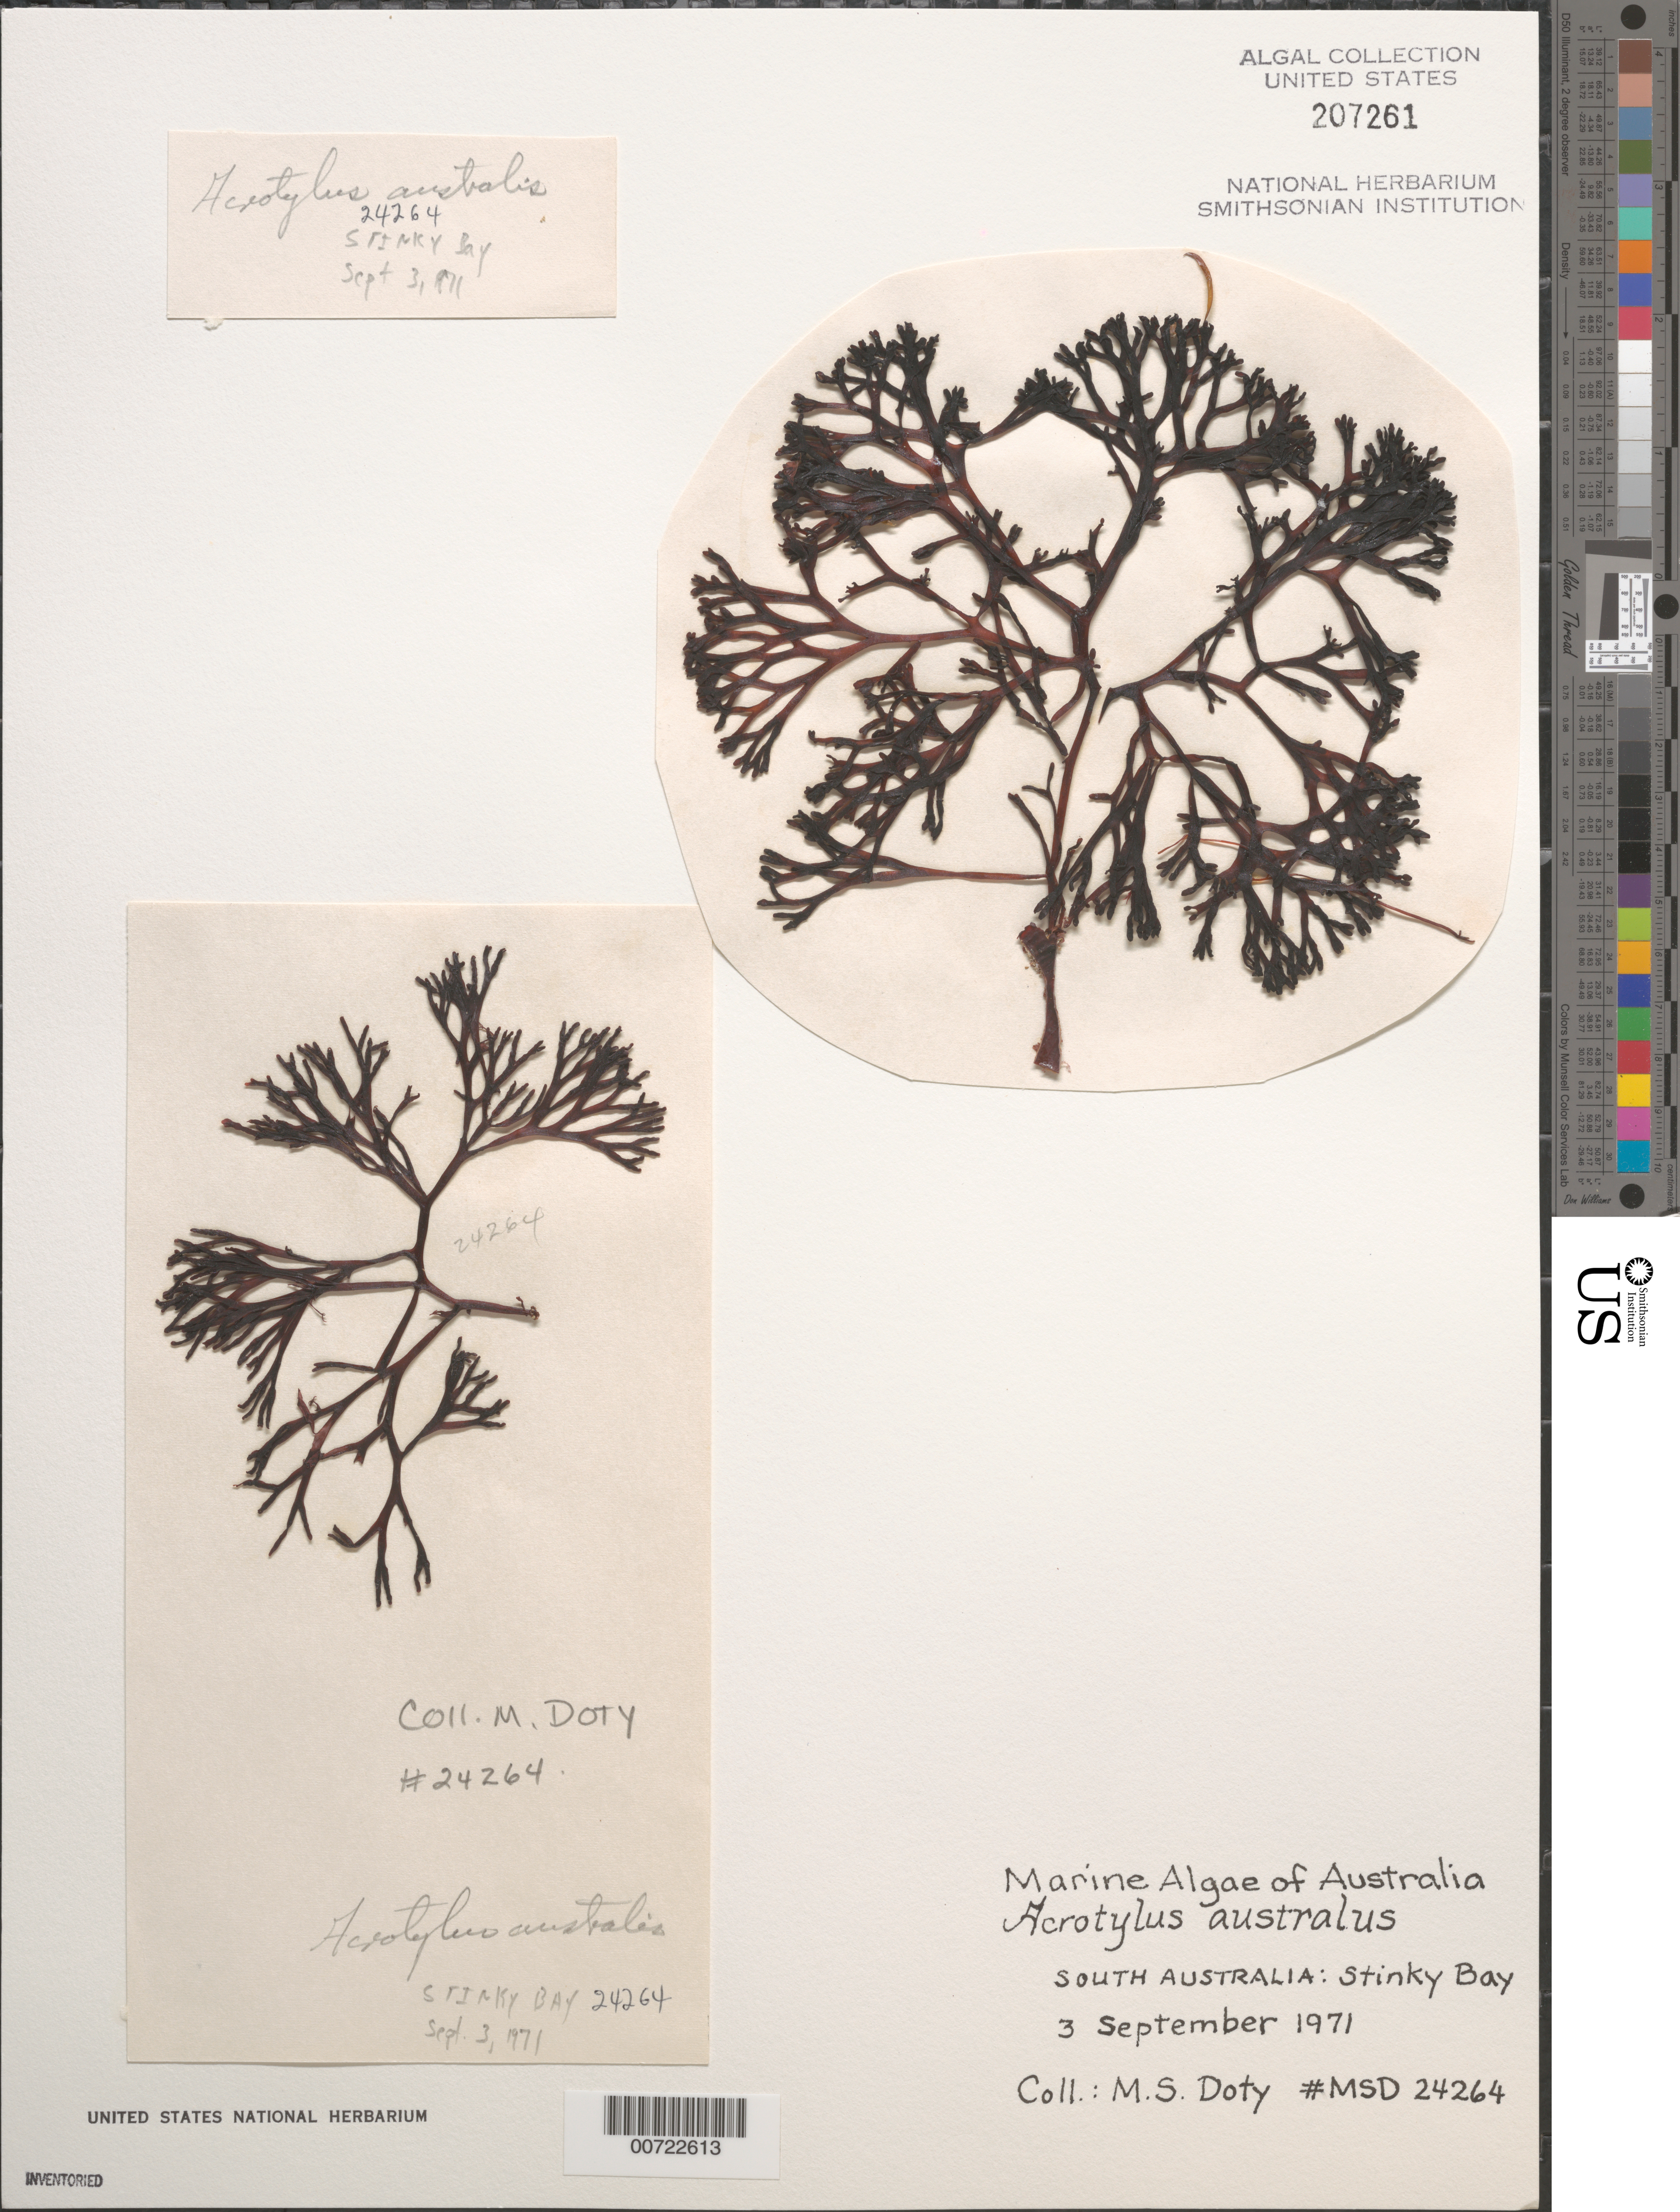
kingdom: Plantae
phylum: Rhodophyta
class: Florideophyceae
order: Gigartinales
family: Acrotylaceae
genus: Acrotylus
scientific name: Acrotylus australis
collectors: M. S. Doty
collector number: MSD 24264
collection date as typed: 03 Sep 1971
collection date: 1971-09-03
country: Australia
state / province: South Australia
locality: Stinky Bay, Nora Creina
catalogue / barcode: US 207261